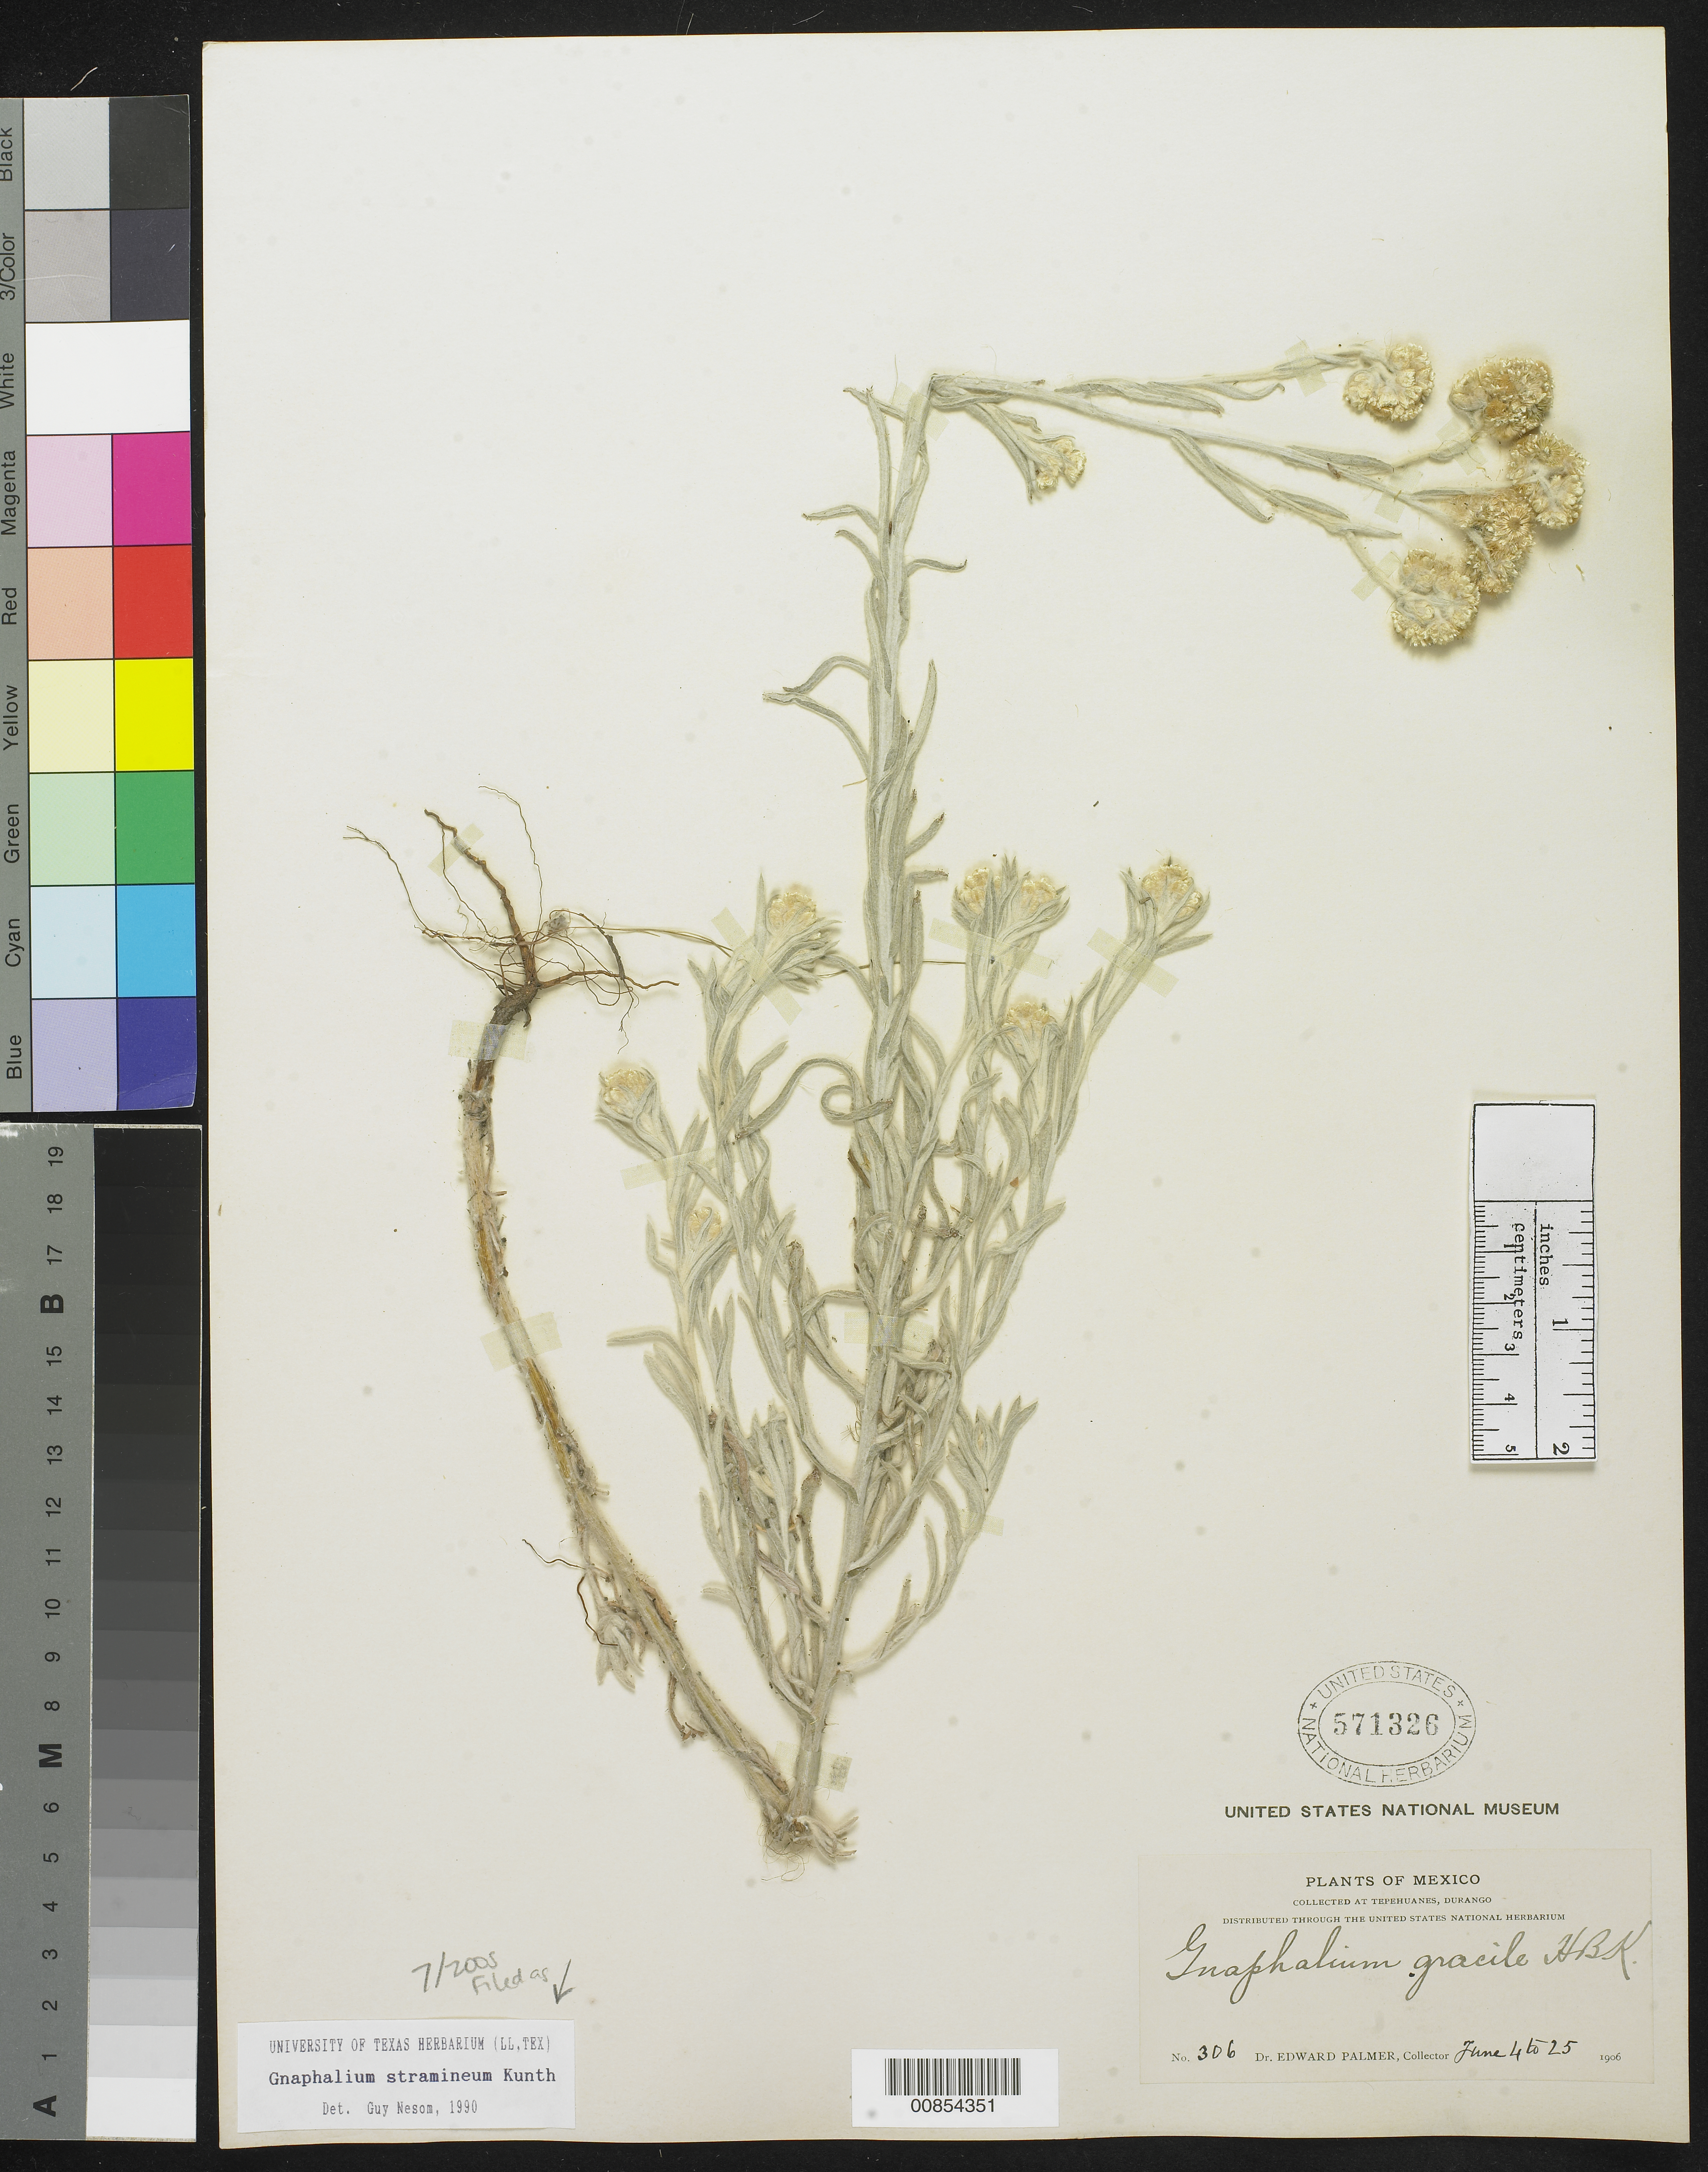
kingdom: Plantae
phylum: Tracheophyta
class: Magnoliopsida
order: Asterales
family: Asteraceae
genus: Pseudognaphalium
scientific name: Pseudognaphalium stramineum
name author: (Kunth) Anderb.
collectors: E. Palmer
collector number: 306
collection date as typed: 04 Jun 1906 to 25 Jun 1906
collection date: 1906-06-04/1906-06-25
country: Mexico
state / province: Durango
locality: Tepehuanes, Durango.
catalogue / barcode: US 571326